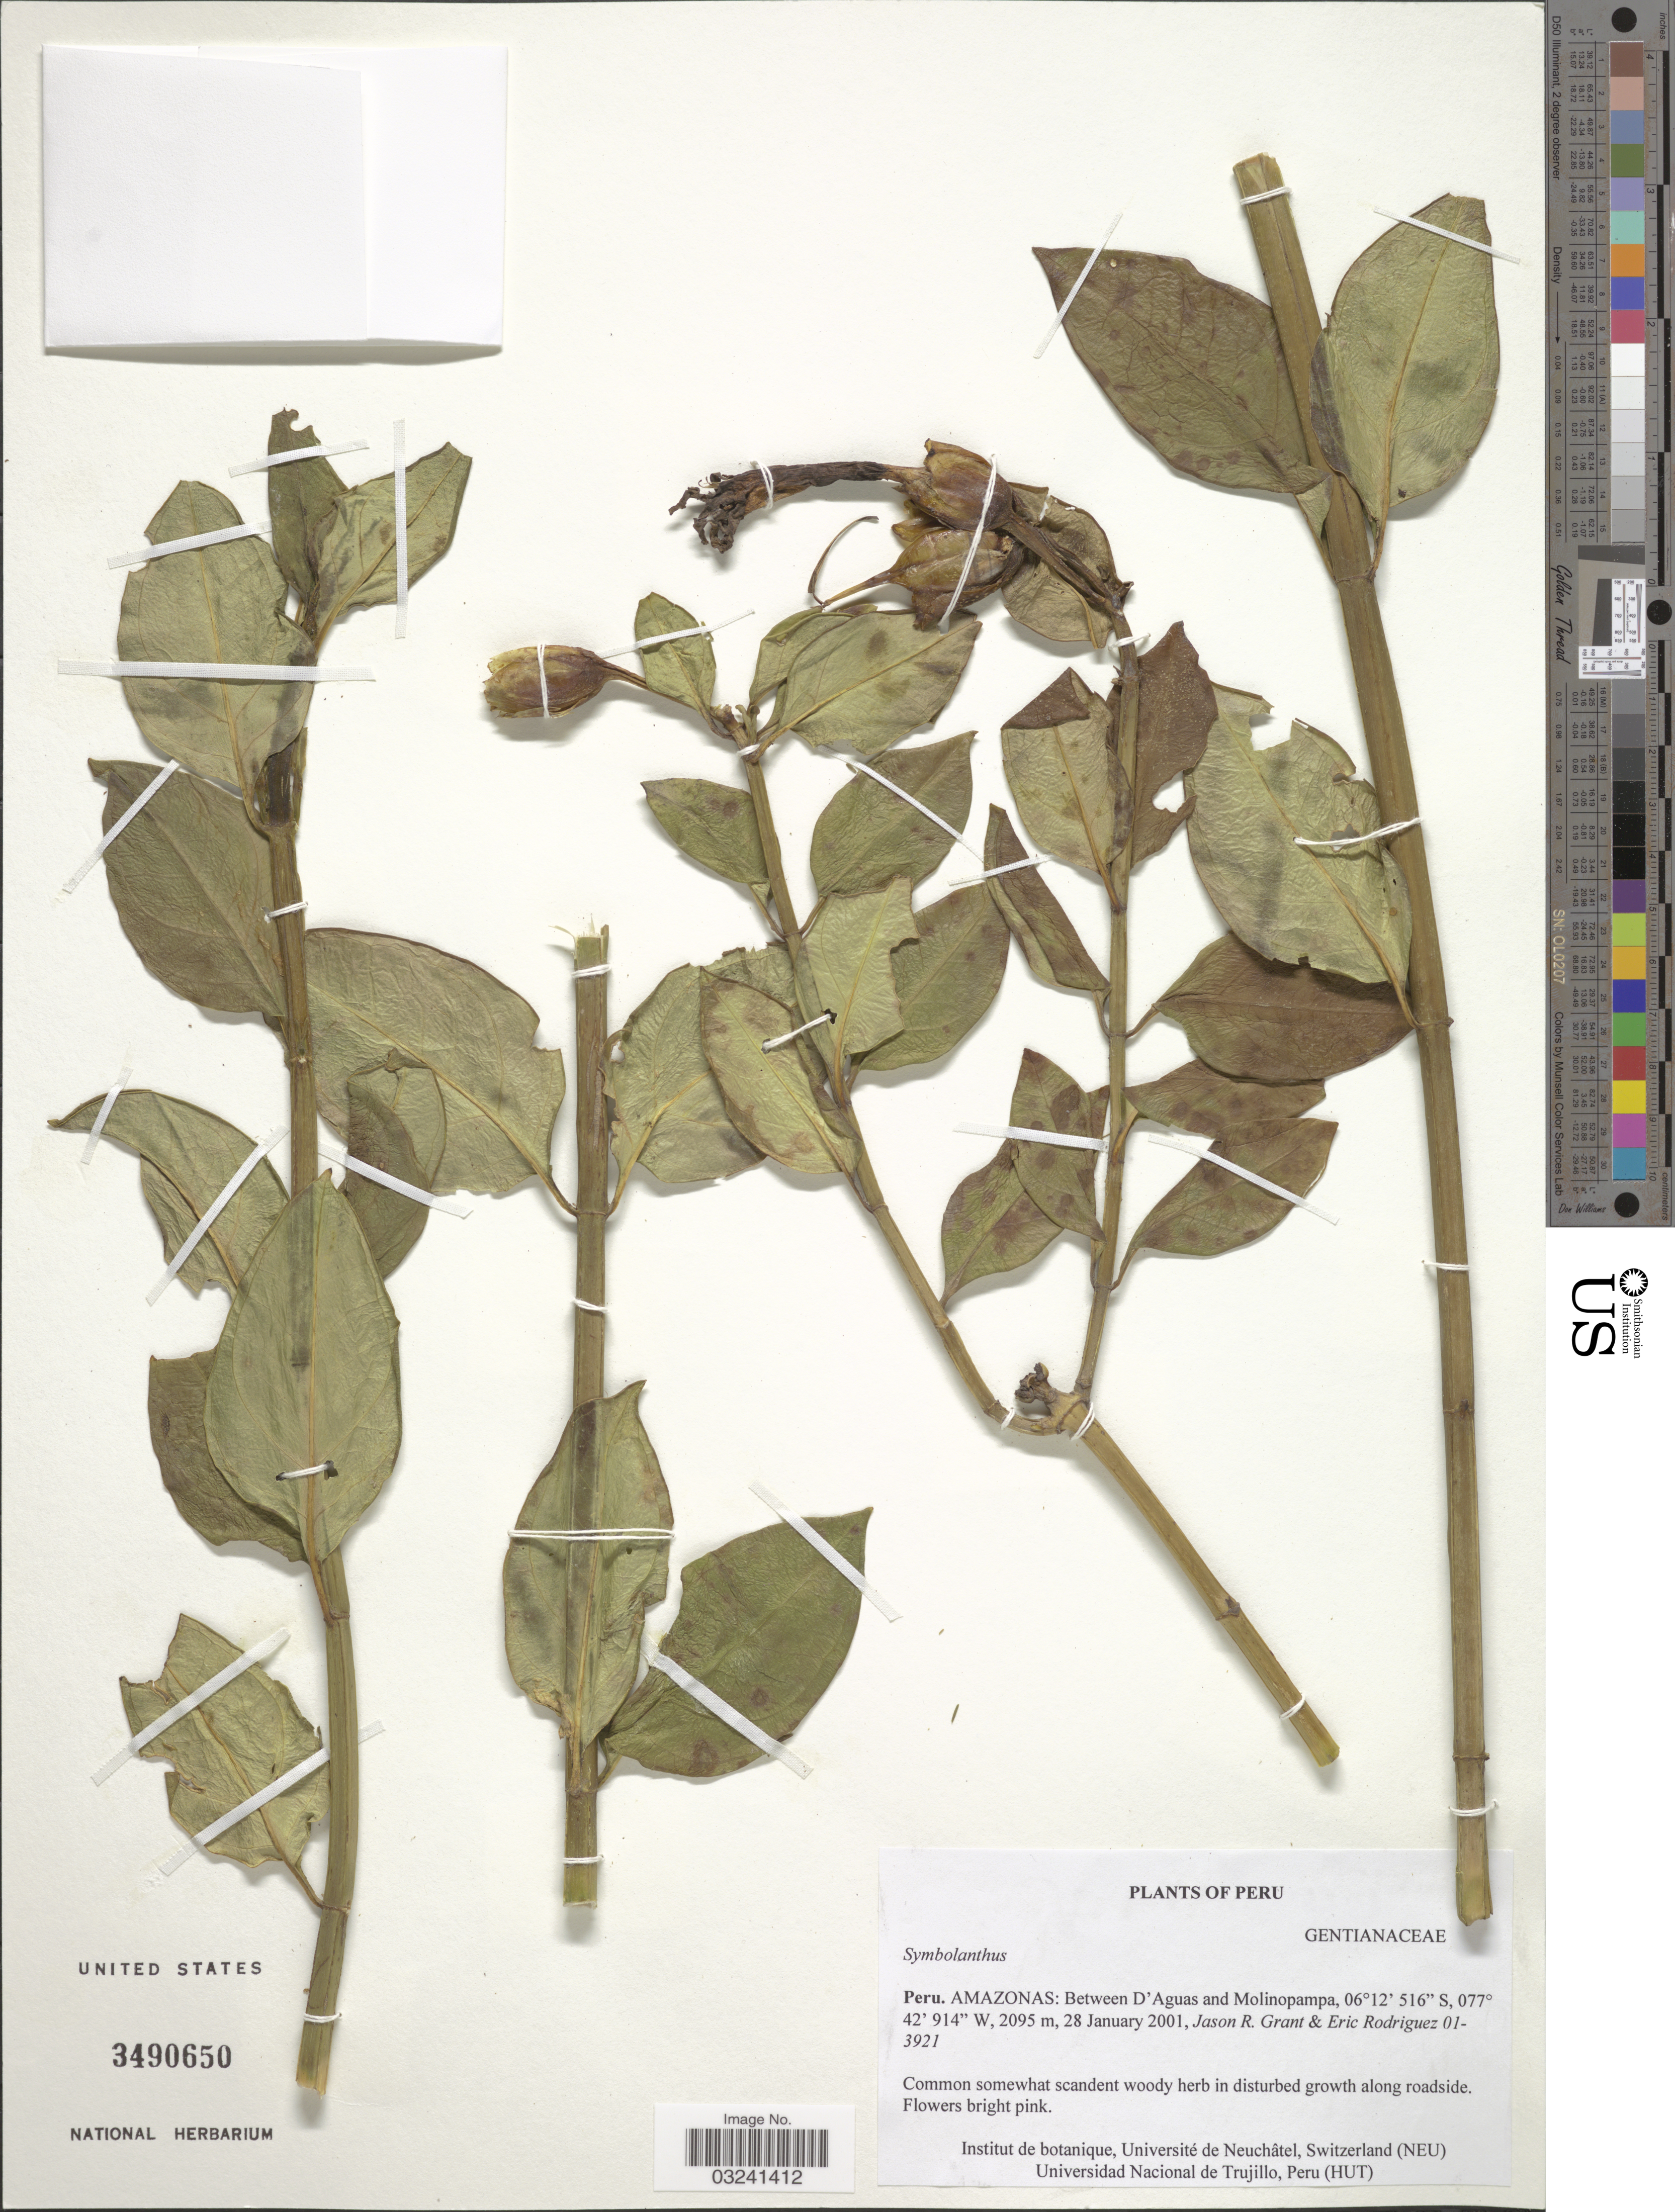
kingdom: Plantae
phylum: Tracheophyta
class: Magnoliopsida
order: Gentianales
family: Gentianaceae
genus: Symbolanthus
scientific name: Symbolanthus calygonus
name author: (Ruiz & Pav.) Griseb. ex Gilg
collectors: J. R. Grant & E. Rodriguez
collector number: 01-3921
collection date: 2001-01-28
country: Peru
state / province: Amazonas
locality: Between D'Aguas and Molinopampa.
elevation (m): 2095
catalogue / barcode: US 3490650